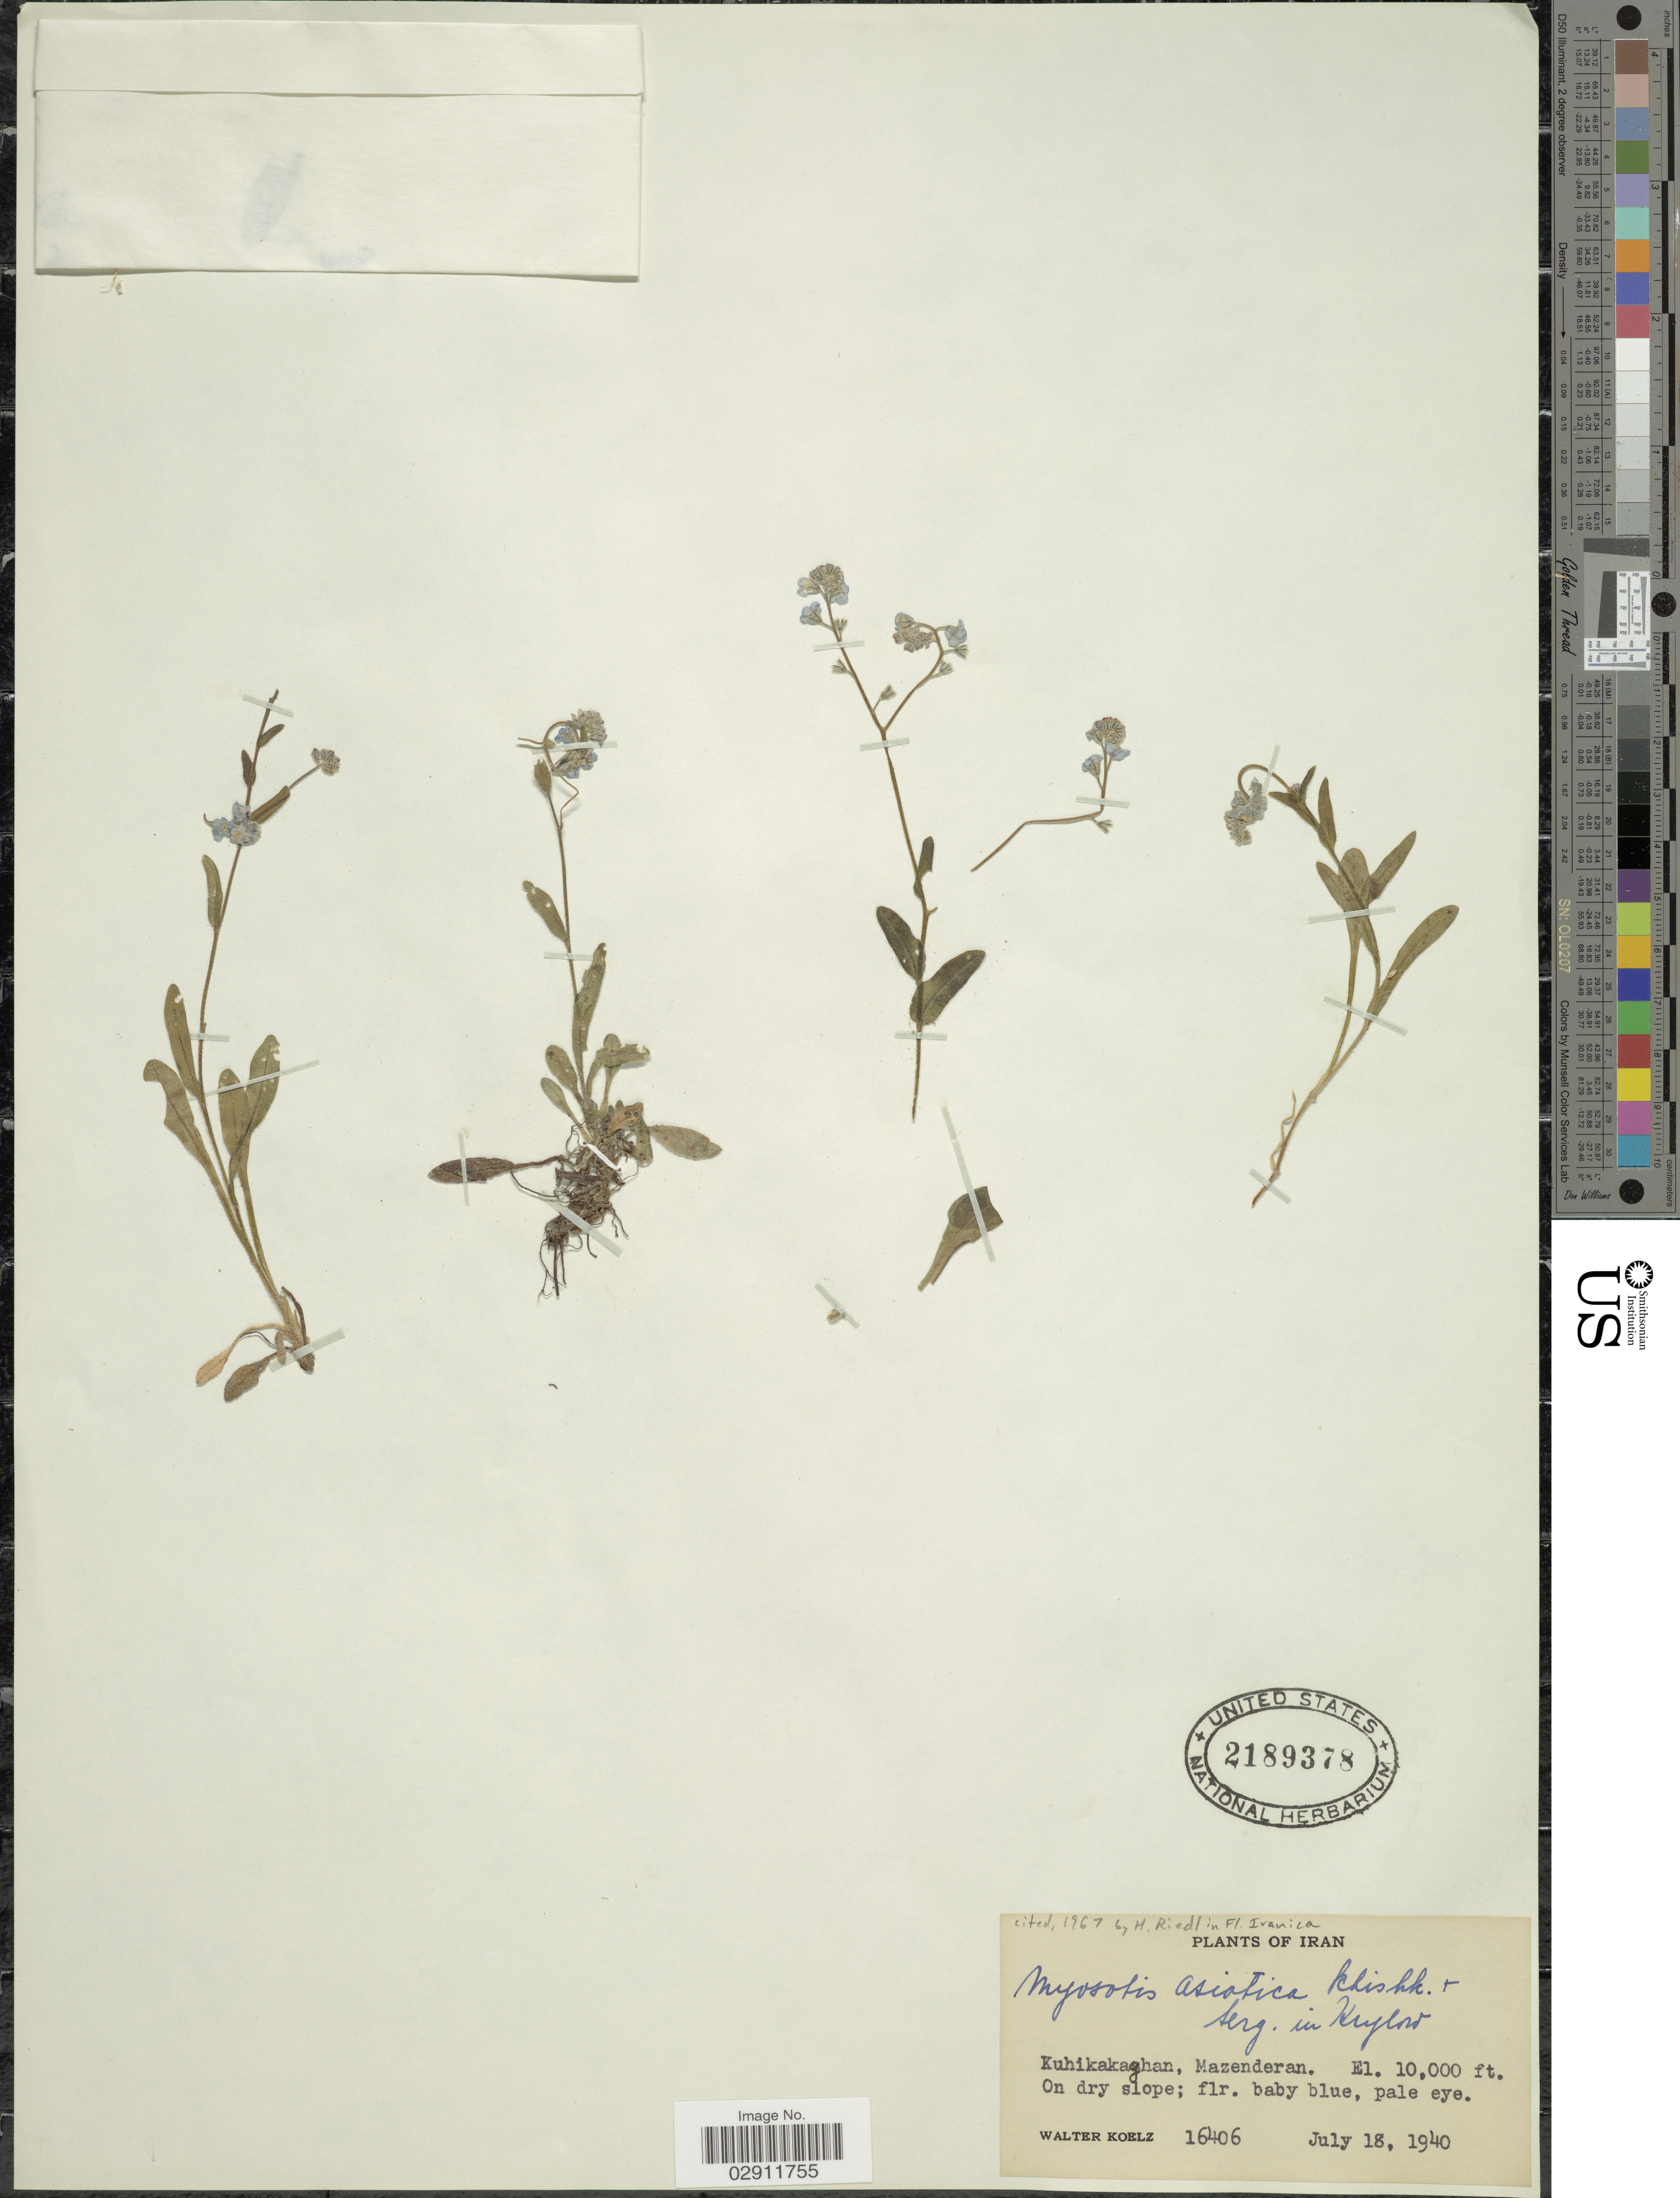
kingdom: Plantae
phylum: Tracheophyta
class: Magnoliopsida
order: Boraginales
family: Boraginaceae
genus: Myosotis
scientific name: Myosotis asiatica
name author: Schischk. & Serg.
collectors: W. N. Koelz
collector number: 16406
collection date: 1940-07-18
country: Iran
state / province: Mazandaran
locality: Kuhikakaghan, Mazenderan.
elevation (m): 3048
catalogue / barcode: US 2189378